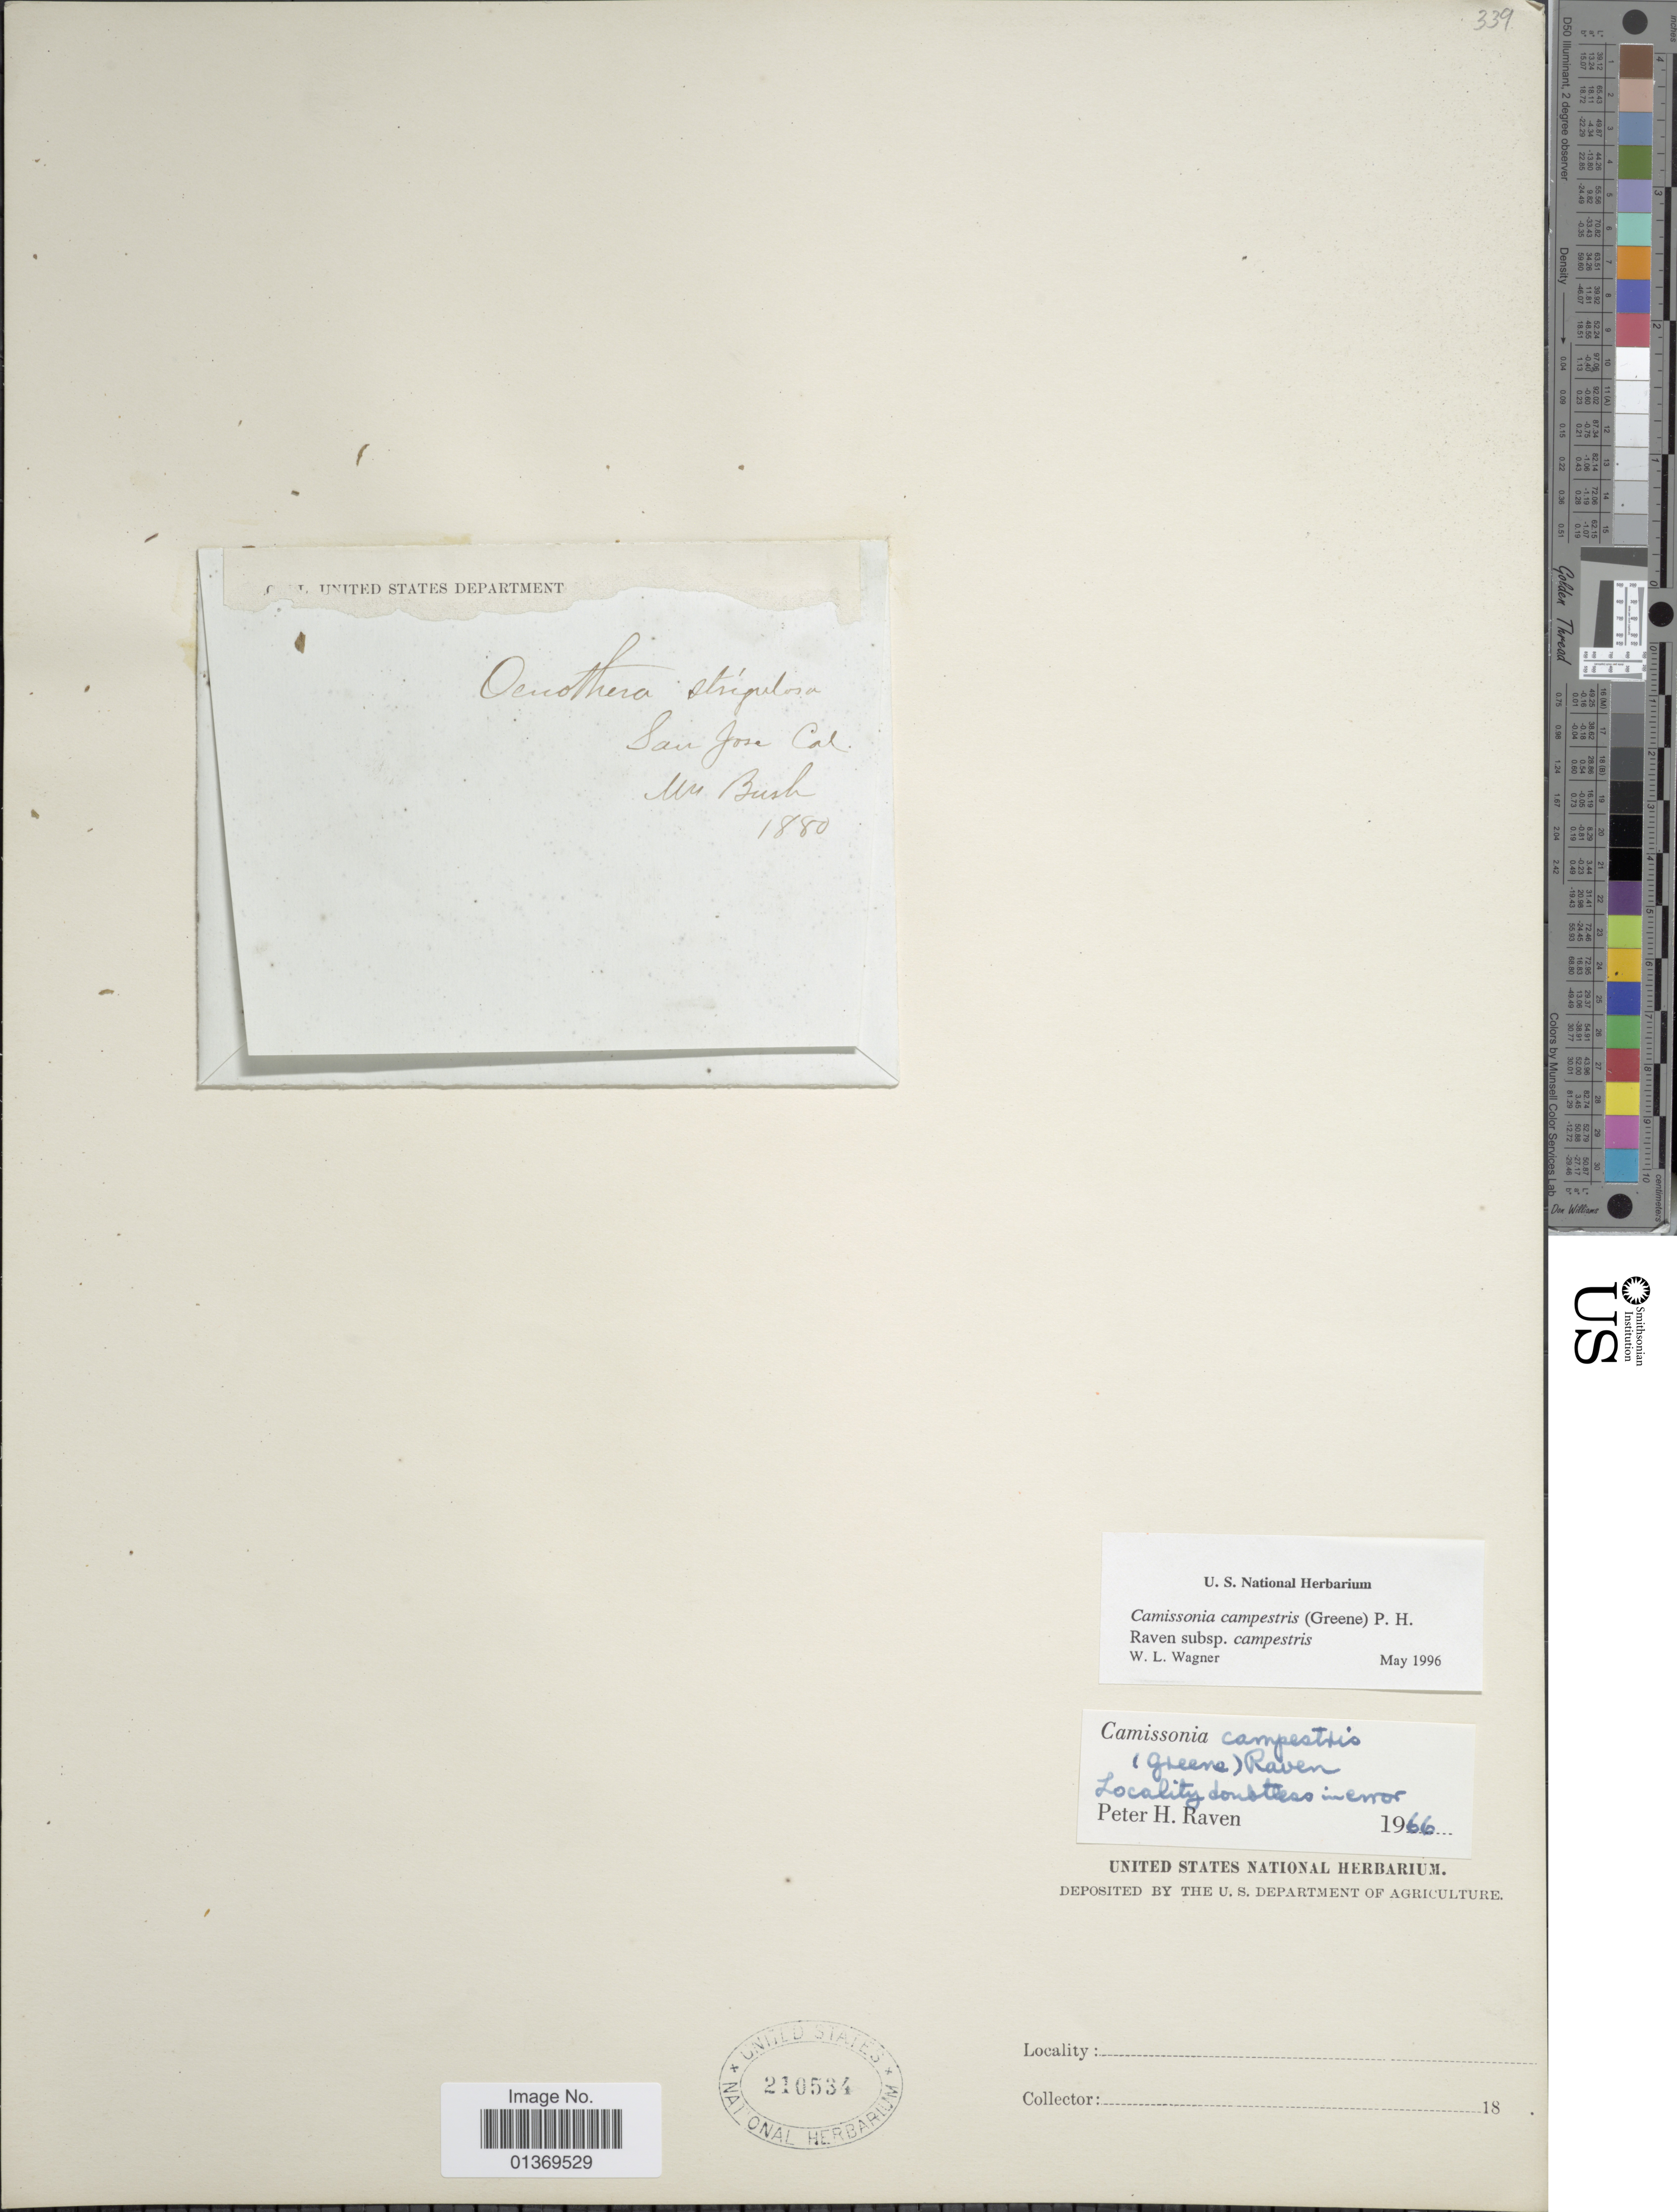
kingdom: Plantae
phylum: Tracheophyta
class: Magnoliopsida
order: Myrtales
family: Onagraceae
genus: Camissonia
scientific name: Camissonia campestris subsp. campestris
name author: (Greene) P.H. Raven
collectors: National Museum of Natural History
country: United States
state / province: California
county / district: Santa Clara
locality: San Jose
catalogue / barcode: US 210534